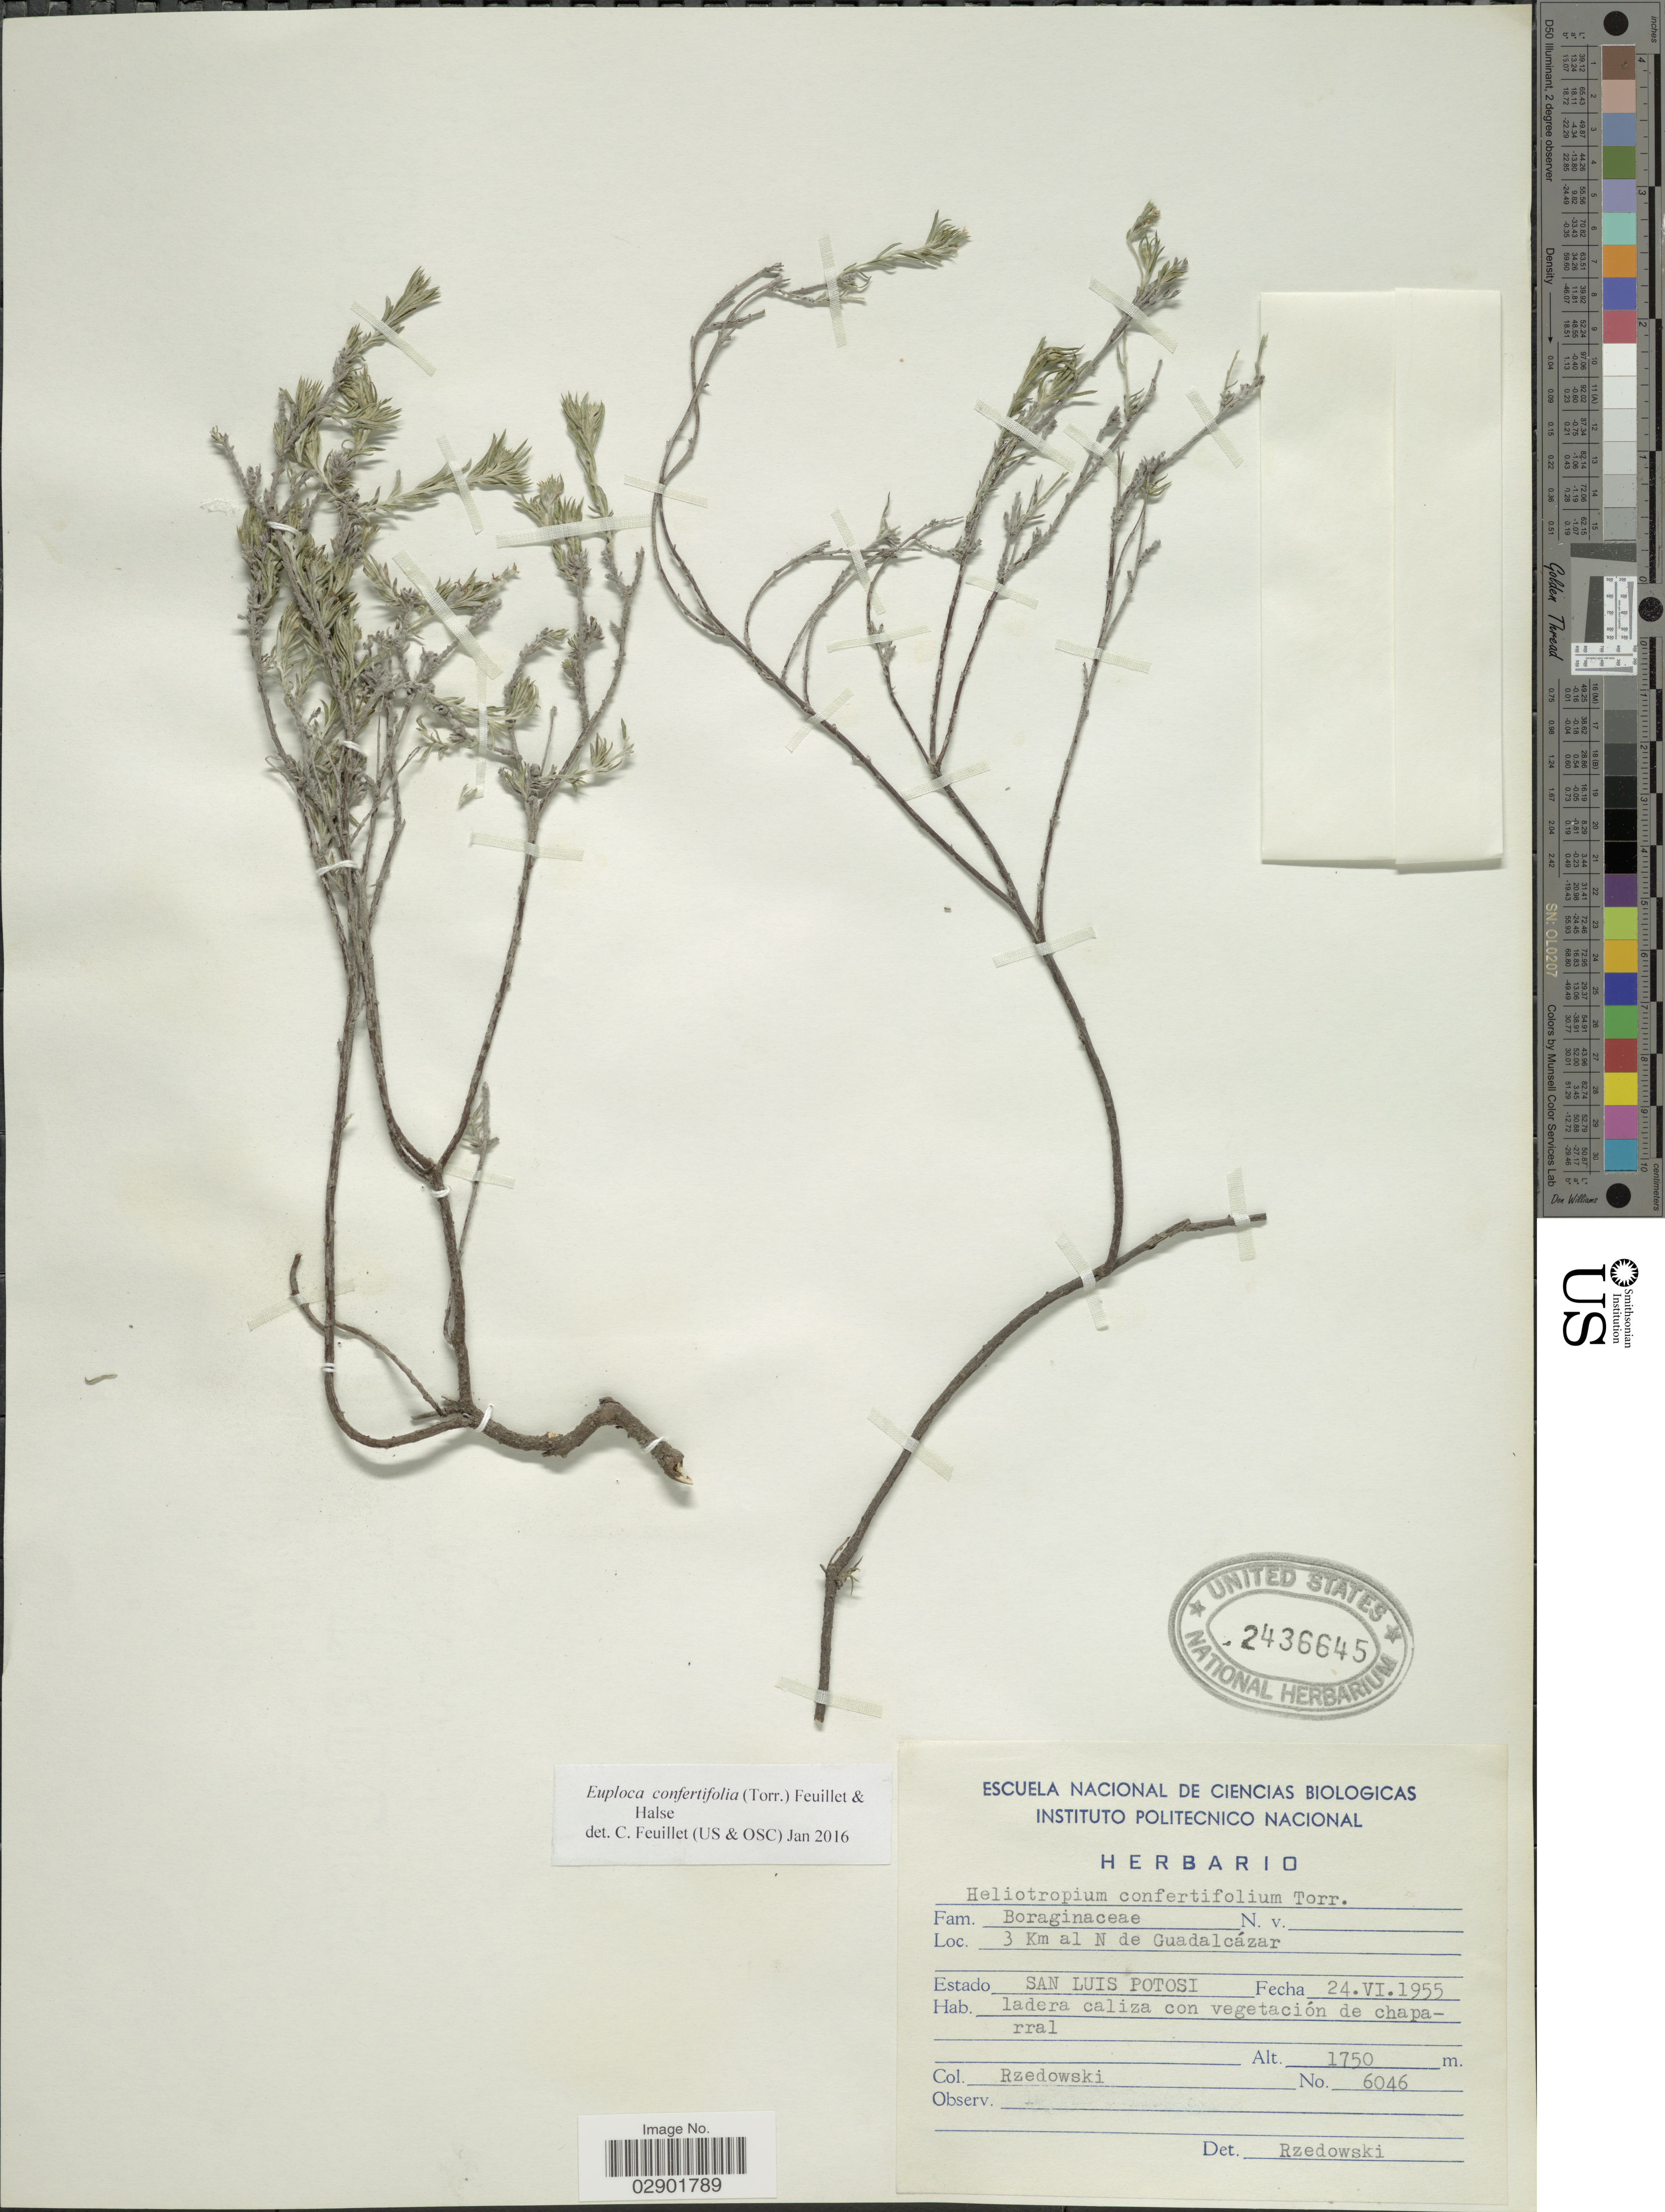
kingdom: Plantae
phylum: Tracheophyta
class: Magnoliopsida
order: Boraginales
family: Heliotropiaceae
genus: Euploca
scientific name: Euploca confertifolium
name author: (Torr.) Feuillet & Halse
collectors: Rzedowski, --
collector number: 6046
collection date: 1955-06-24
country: Mexico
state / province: San Luis Potosí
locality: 3 Km al N de Guadalcázar.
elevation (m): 1750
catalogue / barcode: US 2436645